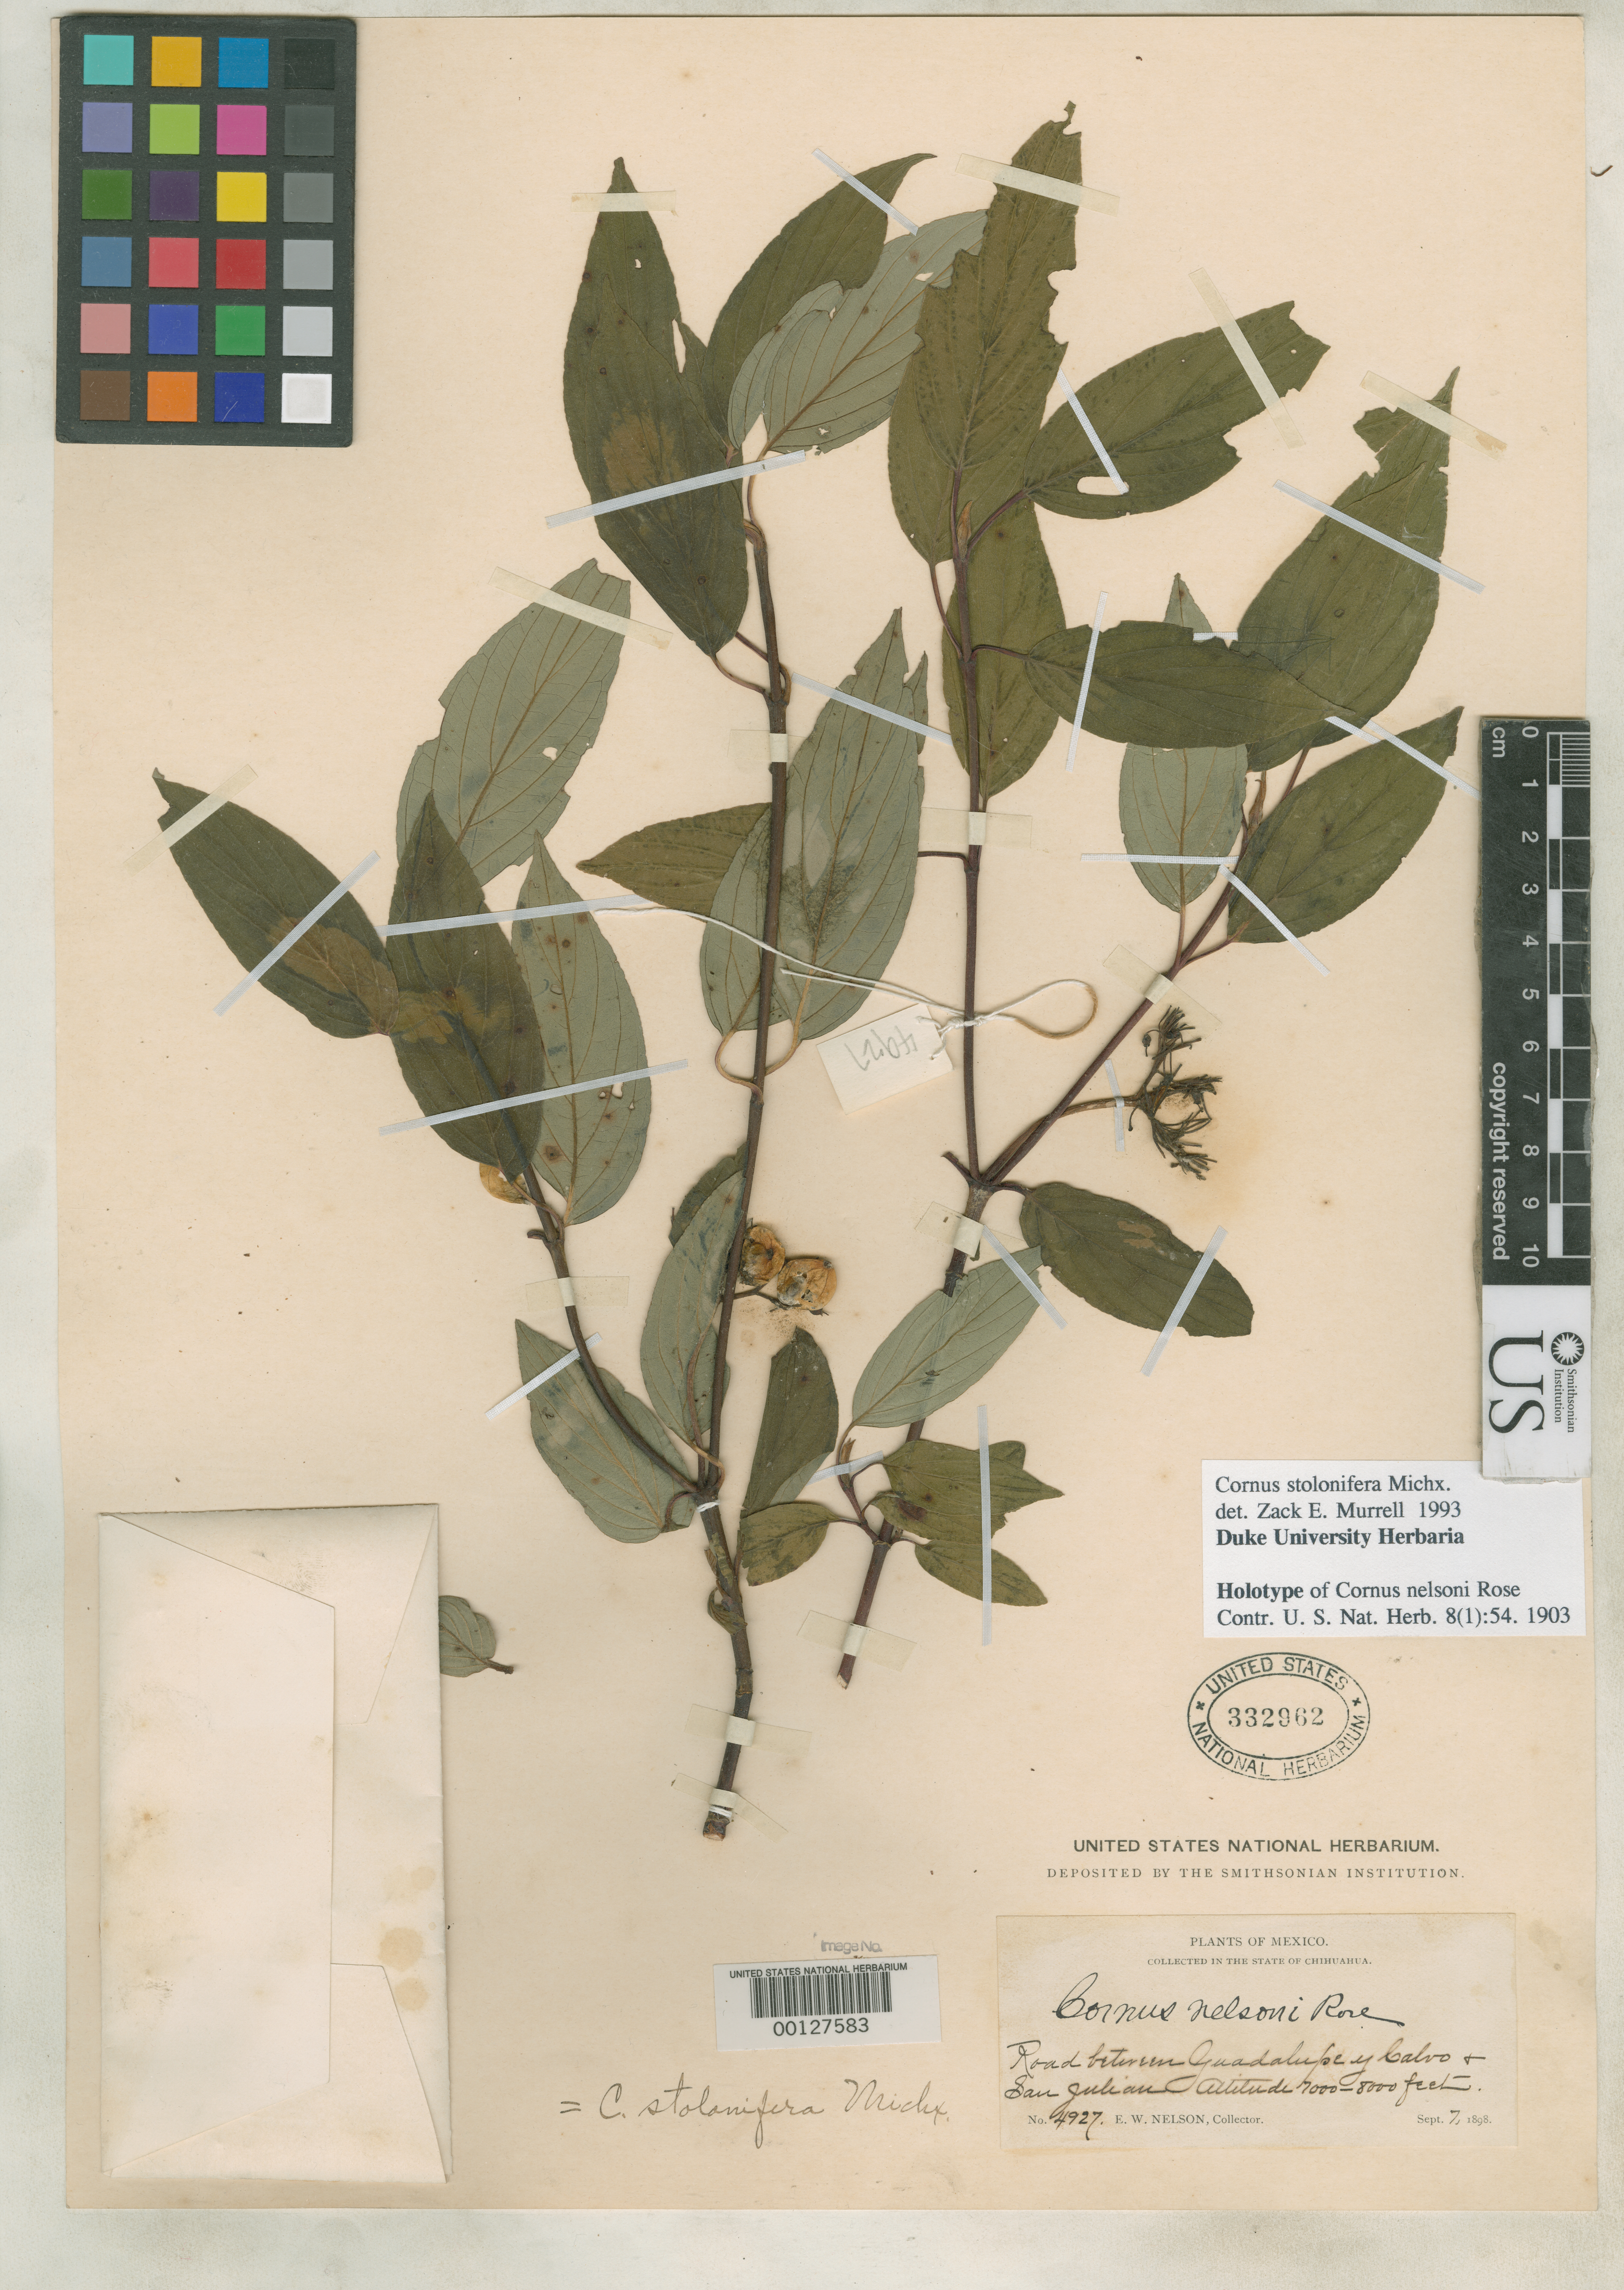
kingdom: Plantae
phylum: Tracheophyta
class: Magnoliopsida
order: Cornales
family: Cornaceae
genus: Cornus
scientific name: Cornus nelsoni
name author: Rose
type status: Holotype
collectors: E. W. Nelson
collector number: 4927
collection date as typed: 07 Sep 1898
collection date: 1898-09-07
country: Mexico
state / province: Chihuahua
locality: Road between Guadalupe y Calva & San Julian.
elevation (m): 2100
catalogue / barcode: US 332962